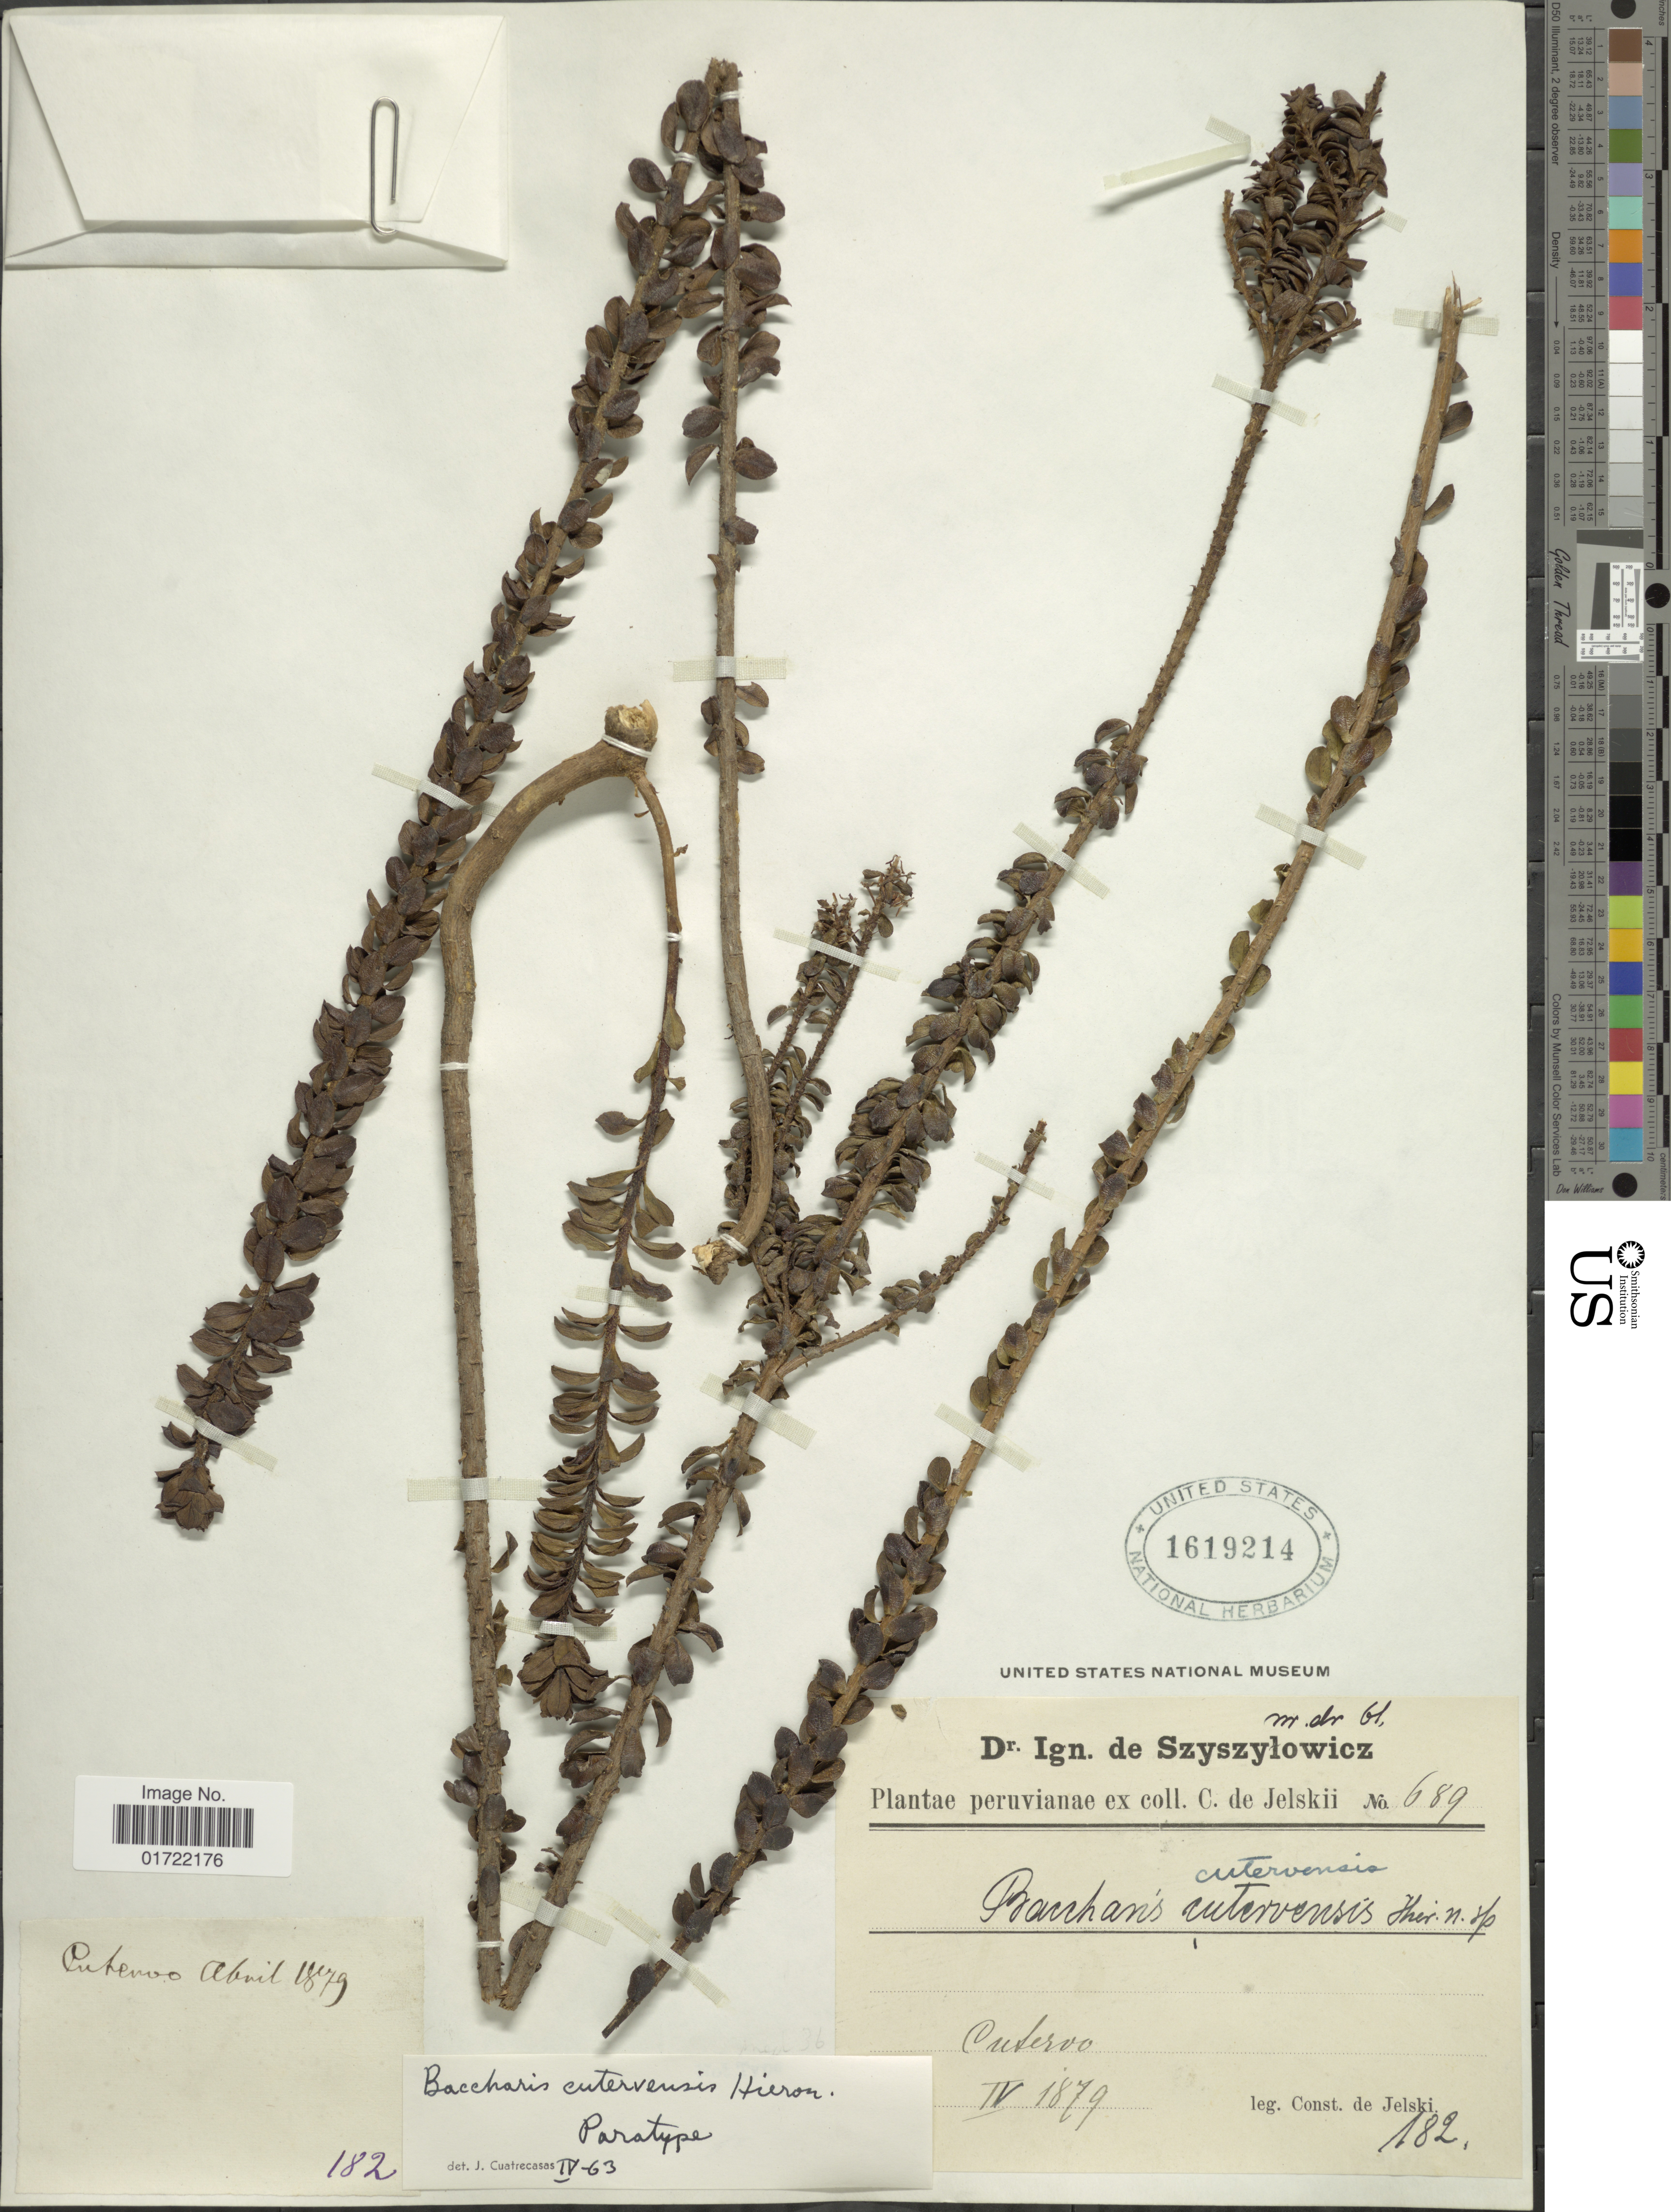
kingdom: Plantae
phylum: Tracheophyta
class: Magnoliopsida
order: Asterales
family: Asteraceae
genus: Baccharis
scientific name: Baccharis cutervensis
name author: Hieron.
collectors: C. de Jelski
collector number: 689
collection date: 1879-04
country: Peru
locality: Cutervo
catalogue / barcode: US 1619214